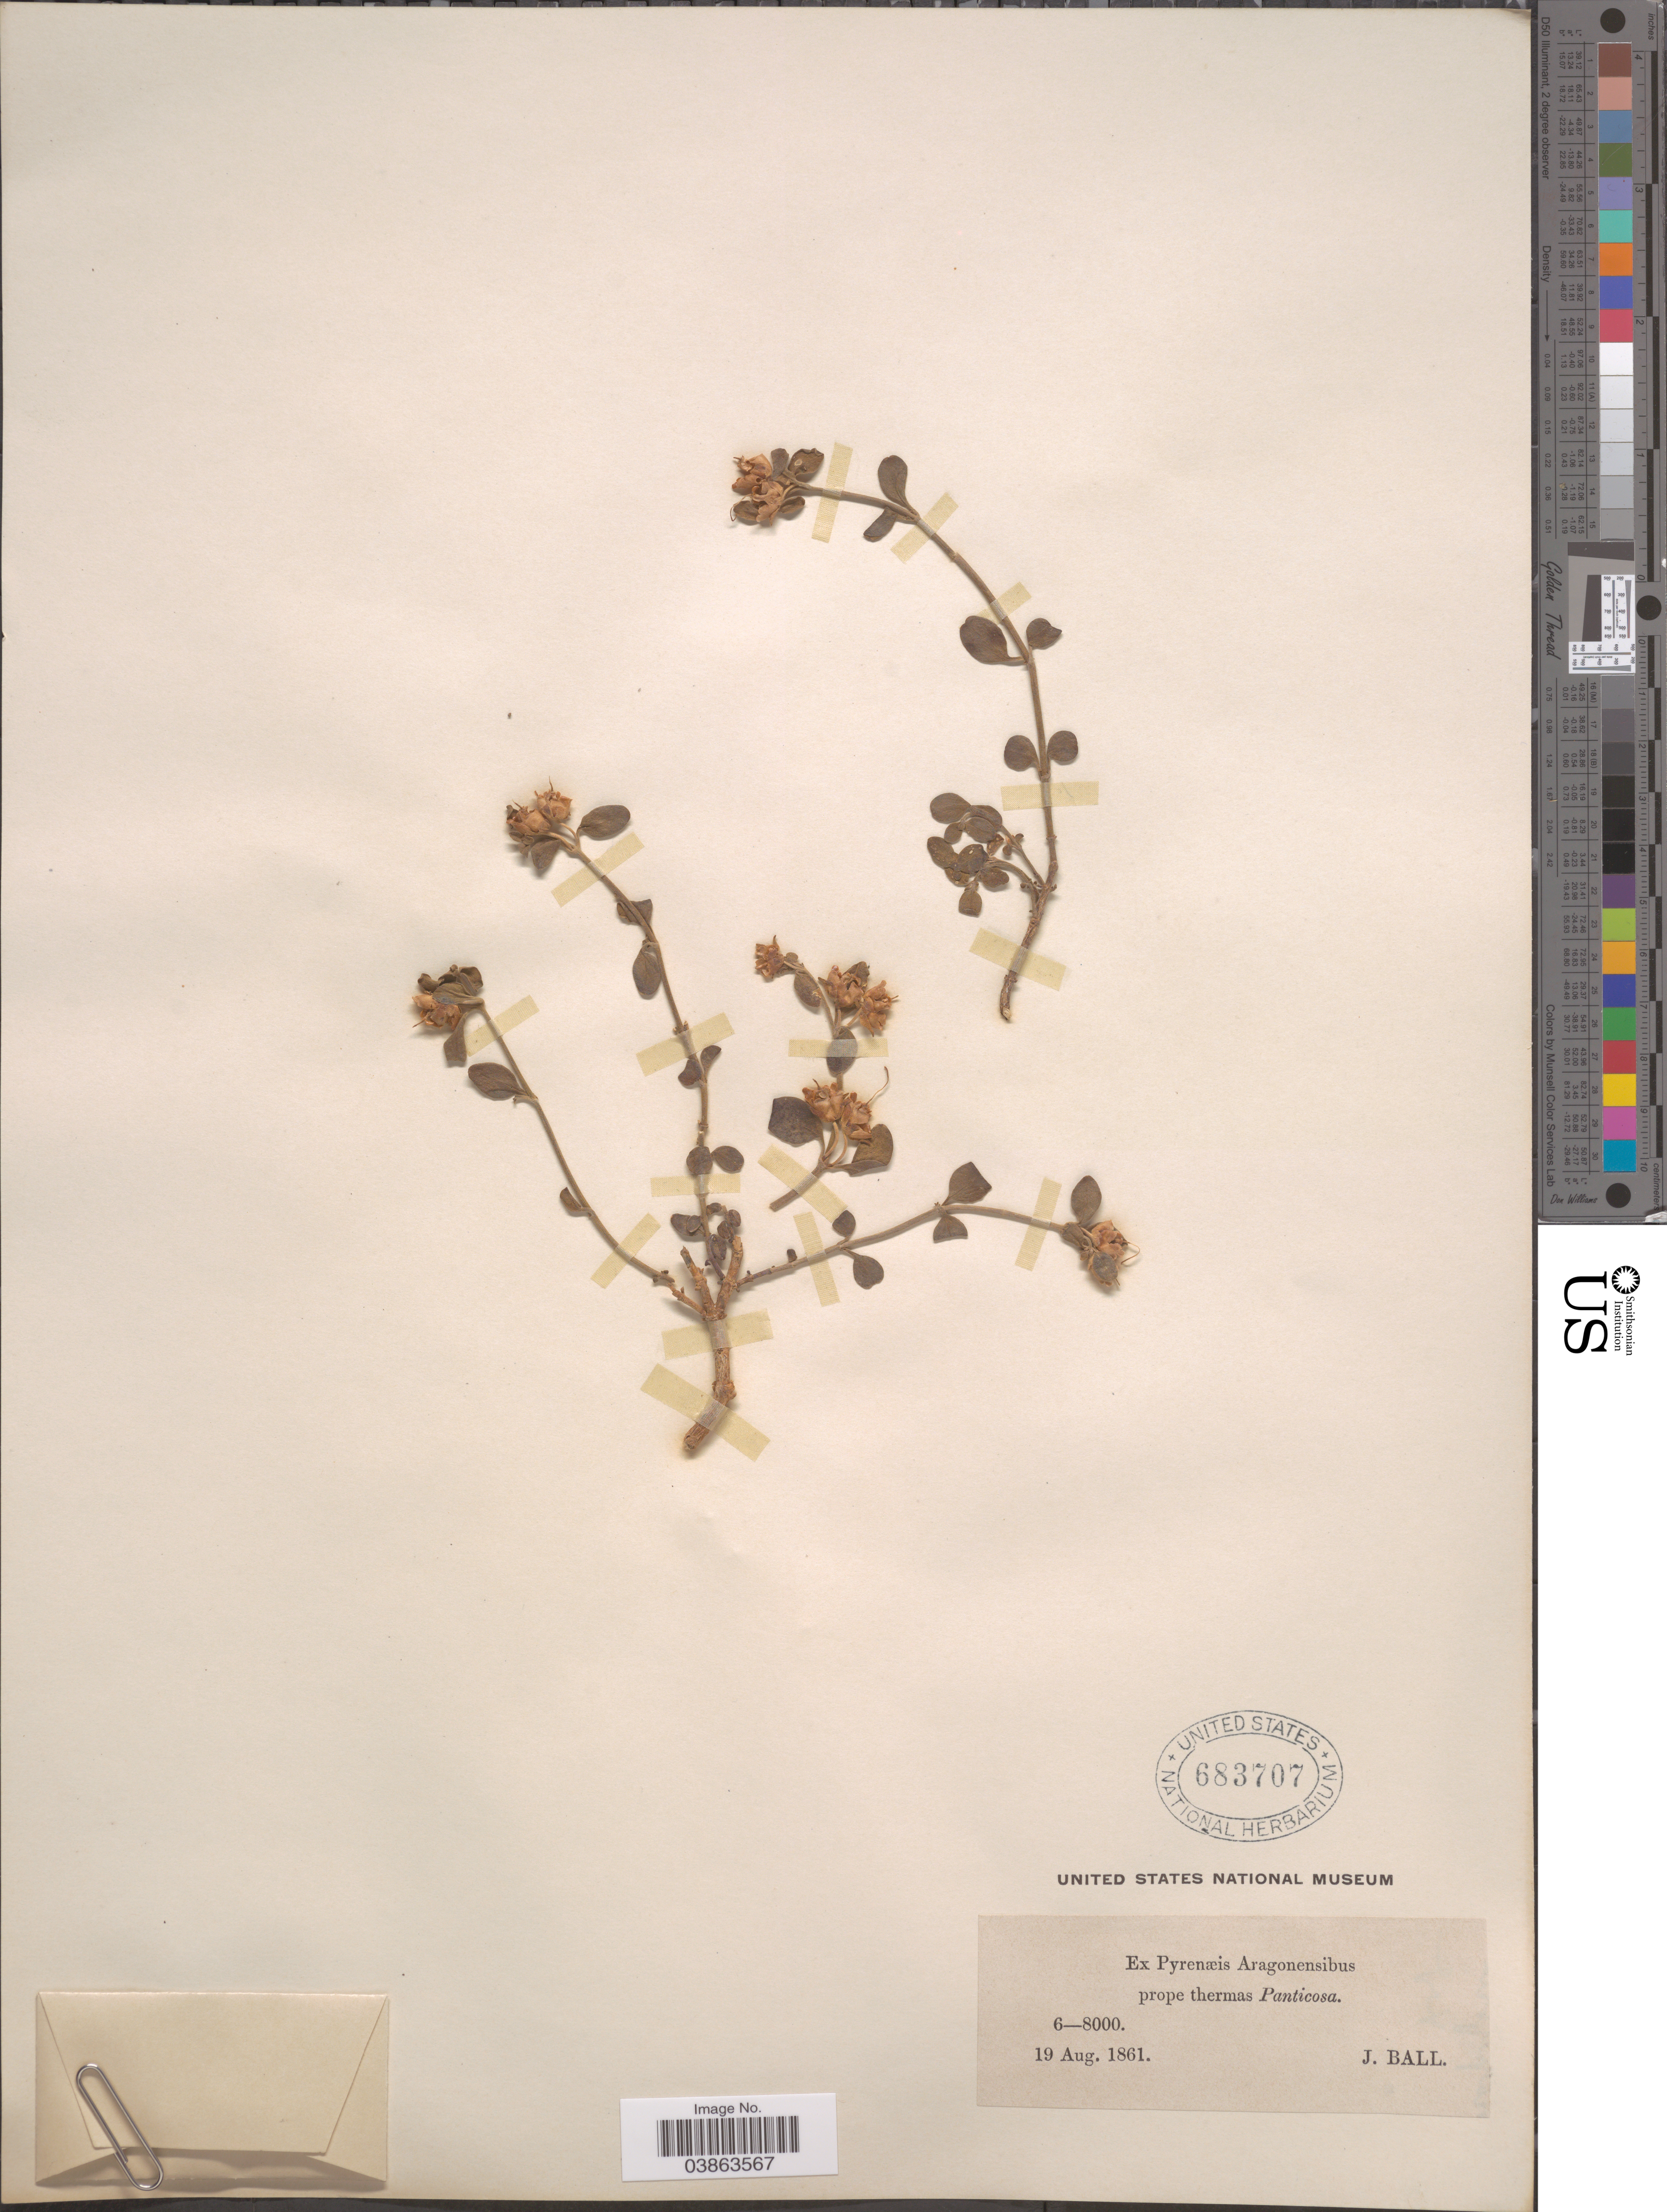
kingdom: Plantae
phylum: Tracheophyta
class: Magnoliopsida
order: Lamiales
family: Plantaginaceae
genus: Linaria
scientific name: Linaria sp.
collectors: J. Ball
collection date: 1861-08-19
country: France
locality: Ex Pyrenaeis Aragonensibus prope thermas Panticosa.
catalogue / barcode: US 683707